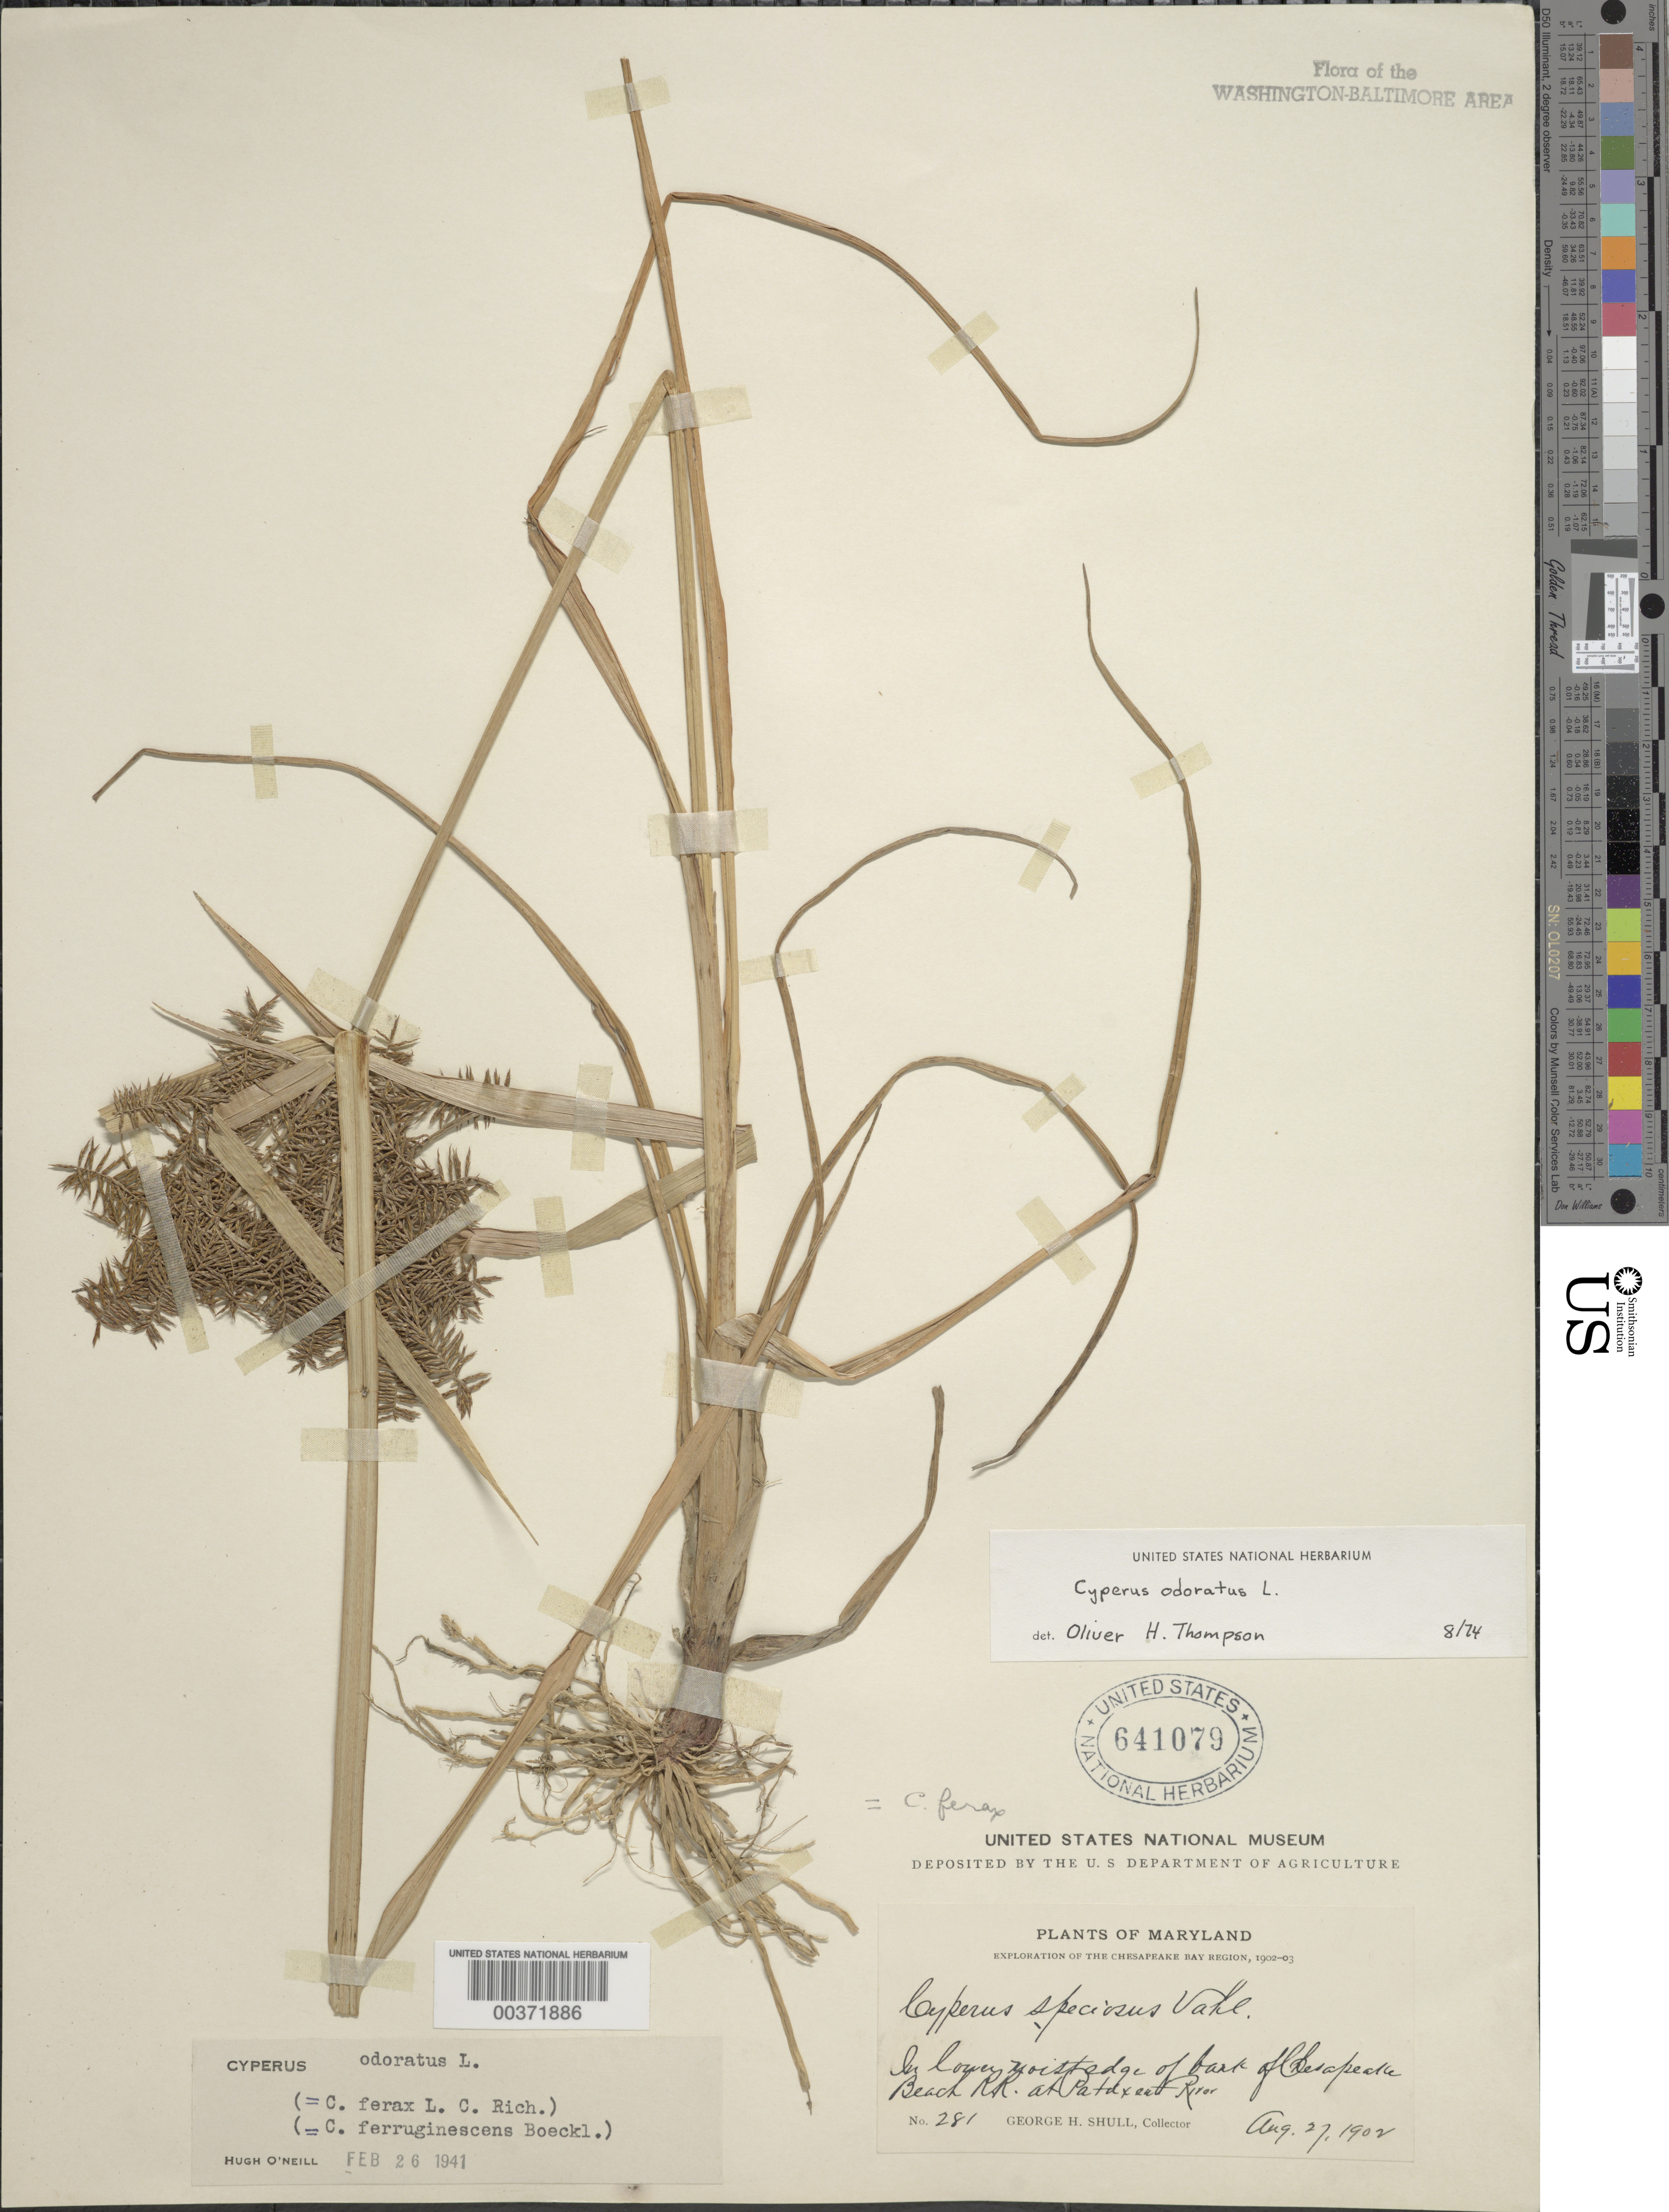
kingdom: Plantae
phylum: Tracheophyta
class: Liliopsida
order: Poales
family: Cyperaceae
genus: Cyperus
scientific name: Cyperus odoratus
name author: L.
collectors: G. H. Shull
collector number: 281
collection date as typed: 27 Aug 1902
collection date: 1902-08-27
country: United States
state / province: Maryland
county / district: Calvert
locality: Chesapeake Beach Railroad at Patuxent River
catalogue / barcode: US 641079